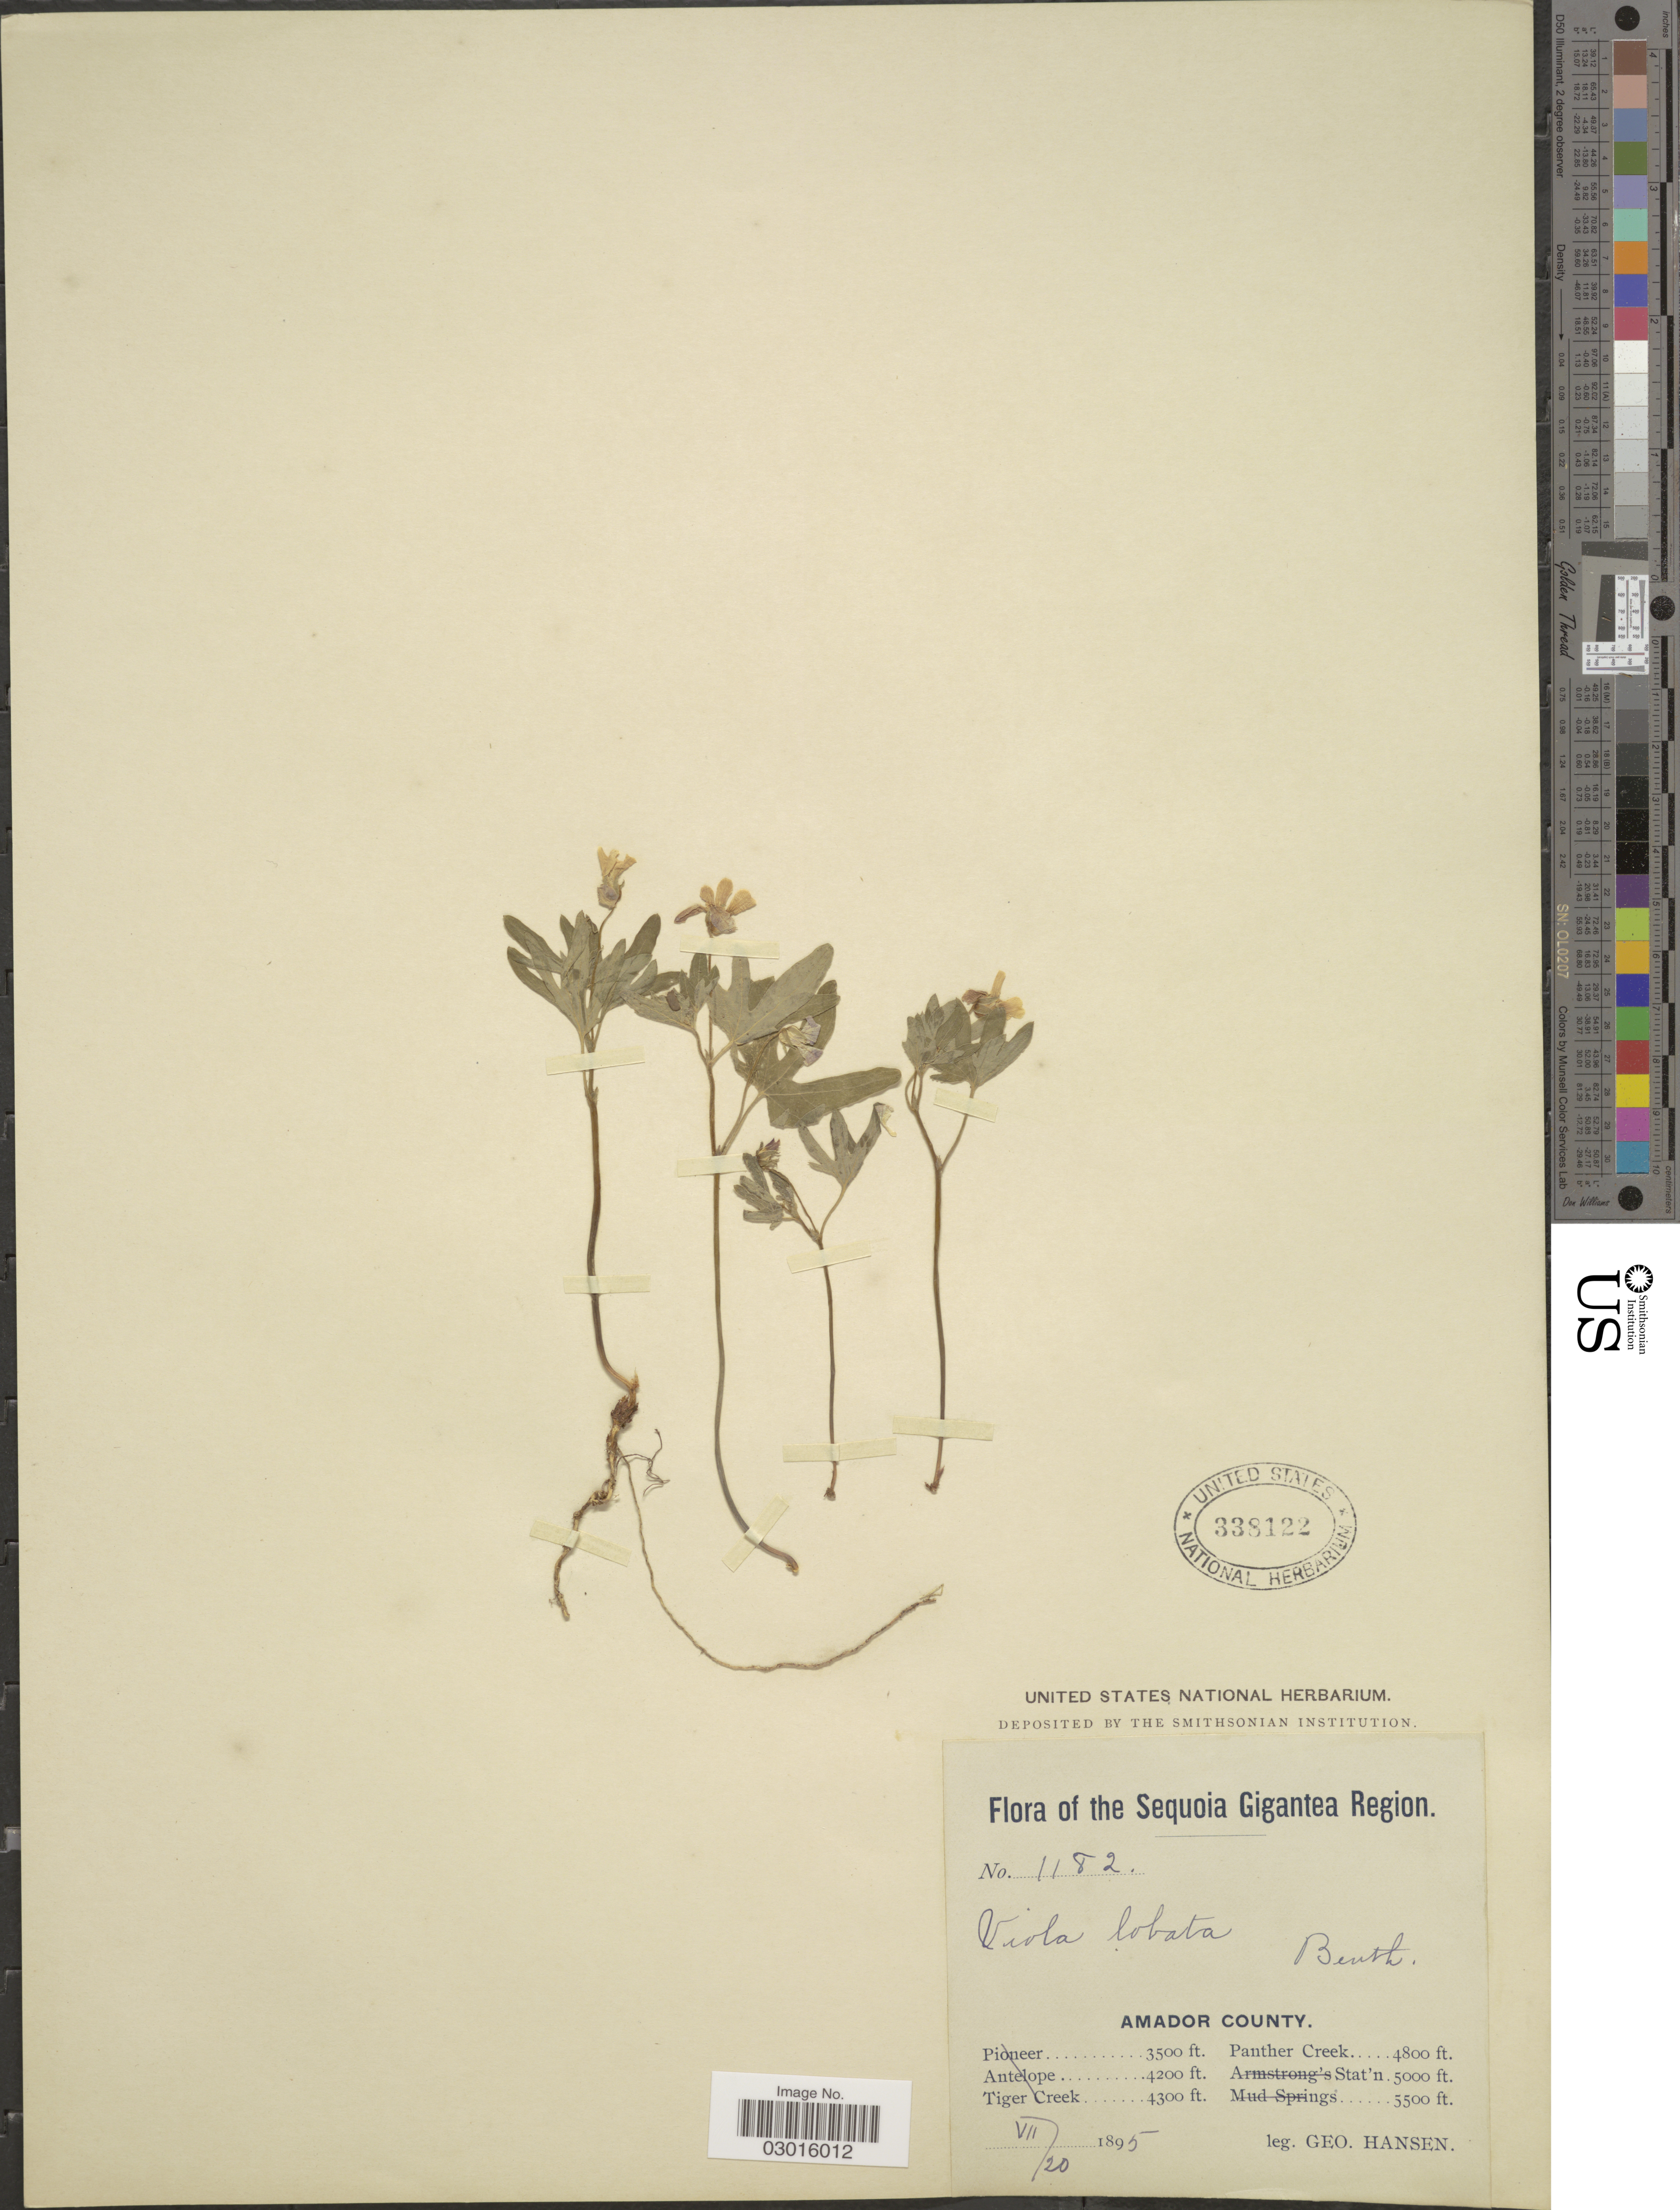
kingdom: Plantae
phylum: Tracheophyta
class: Magnoliopsida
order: Malpighiales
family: Violaceae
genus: Viola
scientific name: Viola lobata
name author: Benth.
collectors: G. Hansen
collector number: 1182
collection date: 1895-07-20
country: United States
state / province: California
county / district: Amador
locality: Sequoia Gigantea Region. Amador County. Panther Creek.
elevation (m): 1463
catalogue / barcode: US 338122